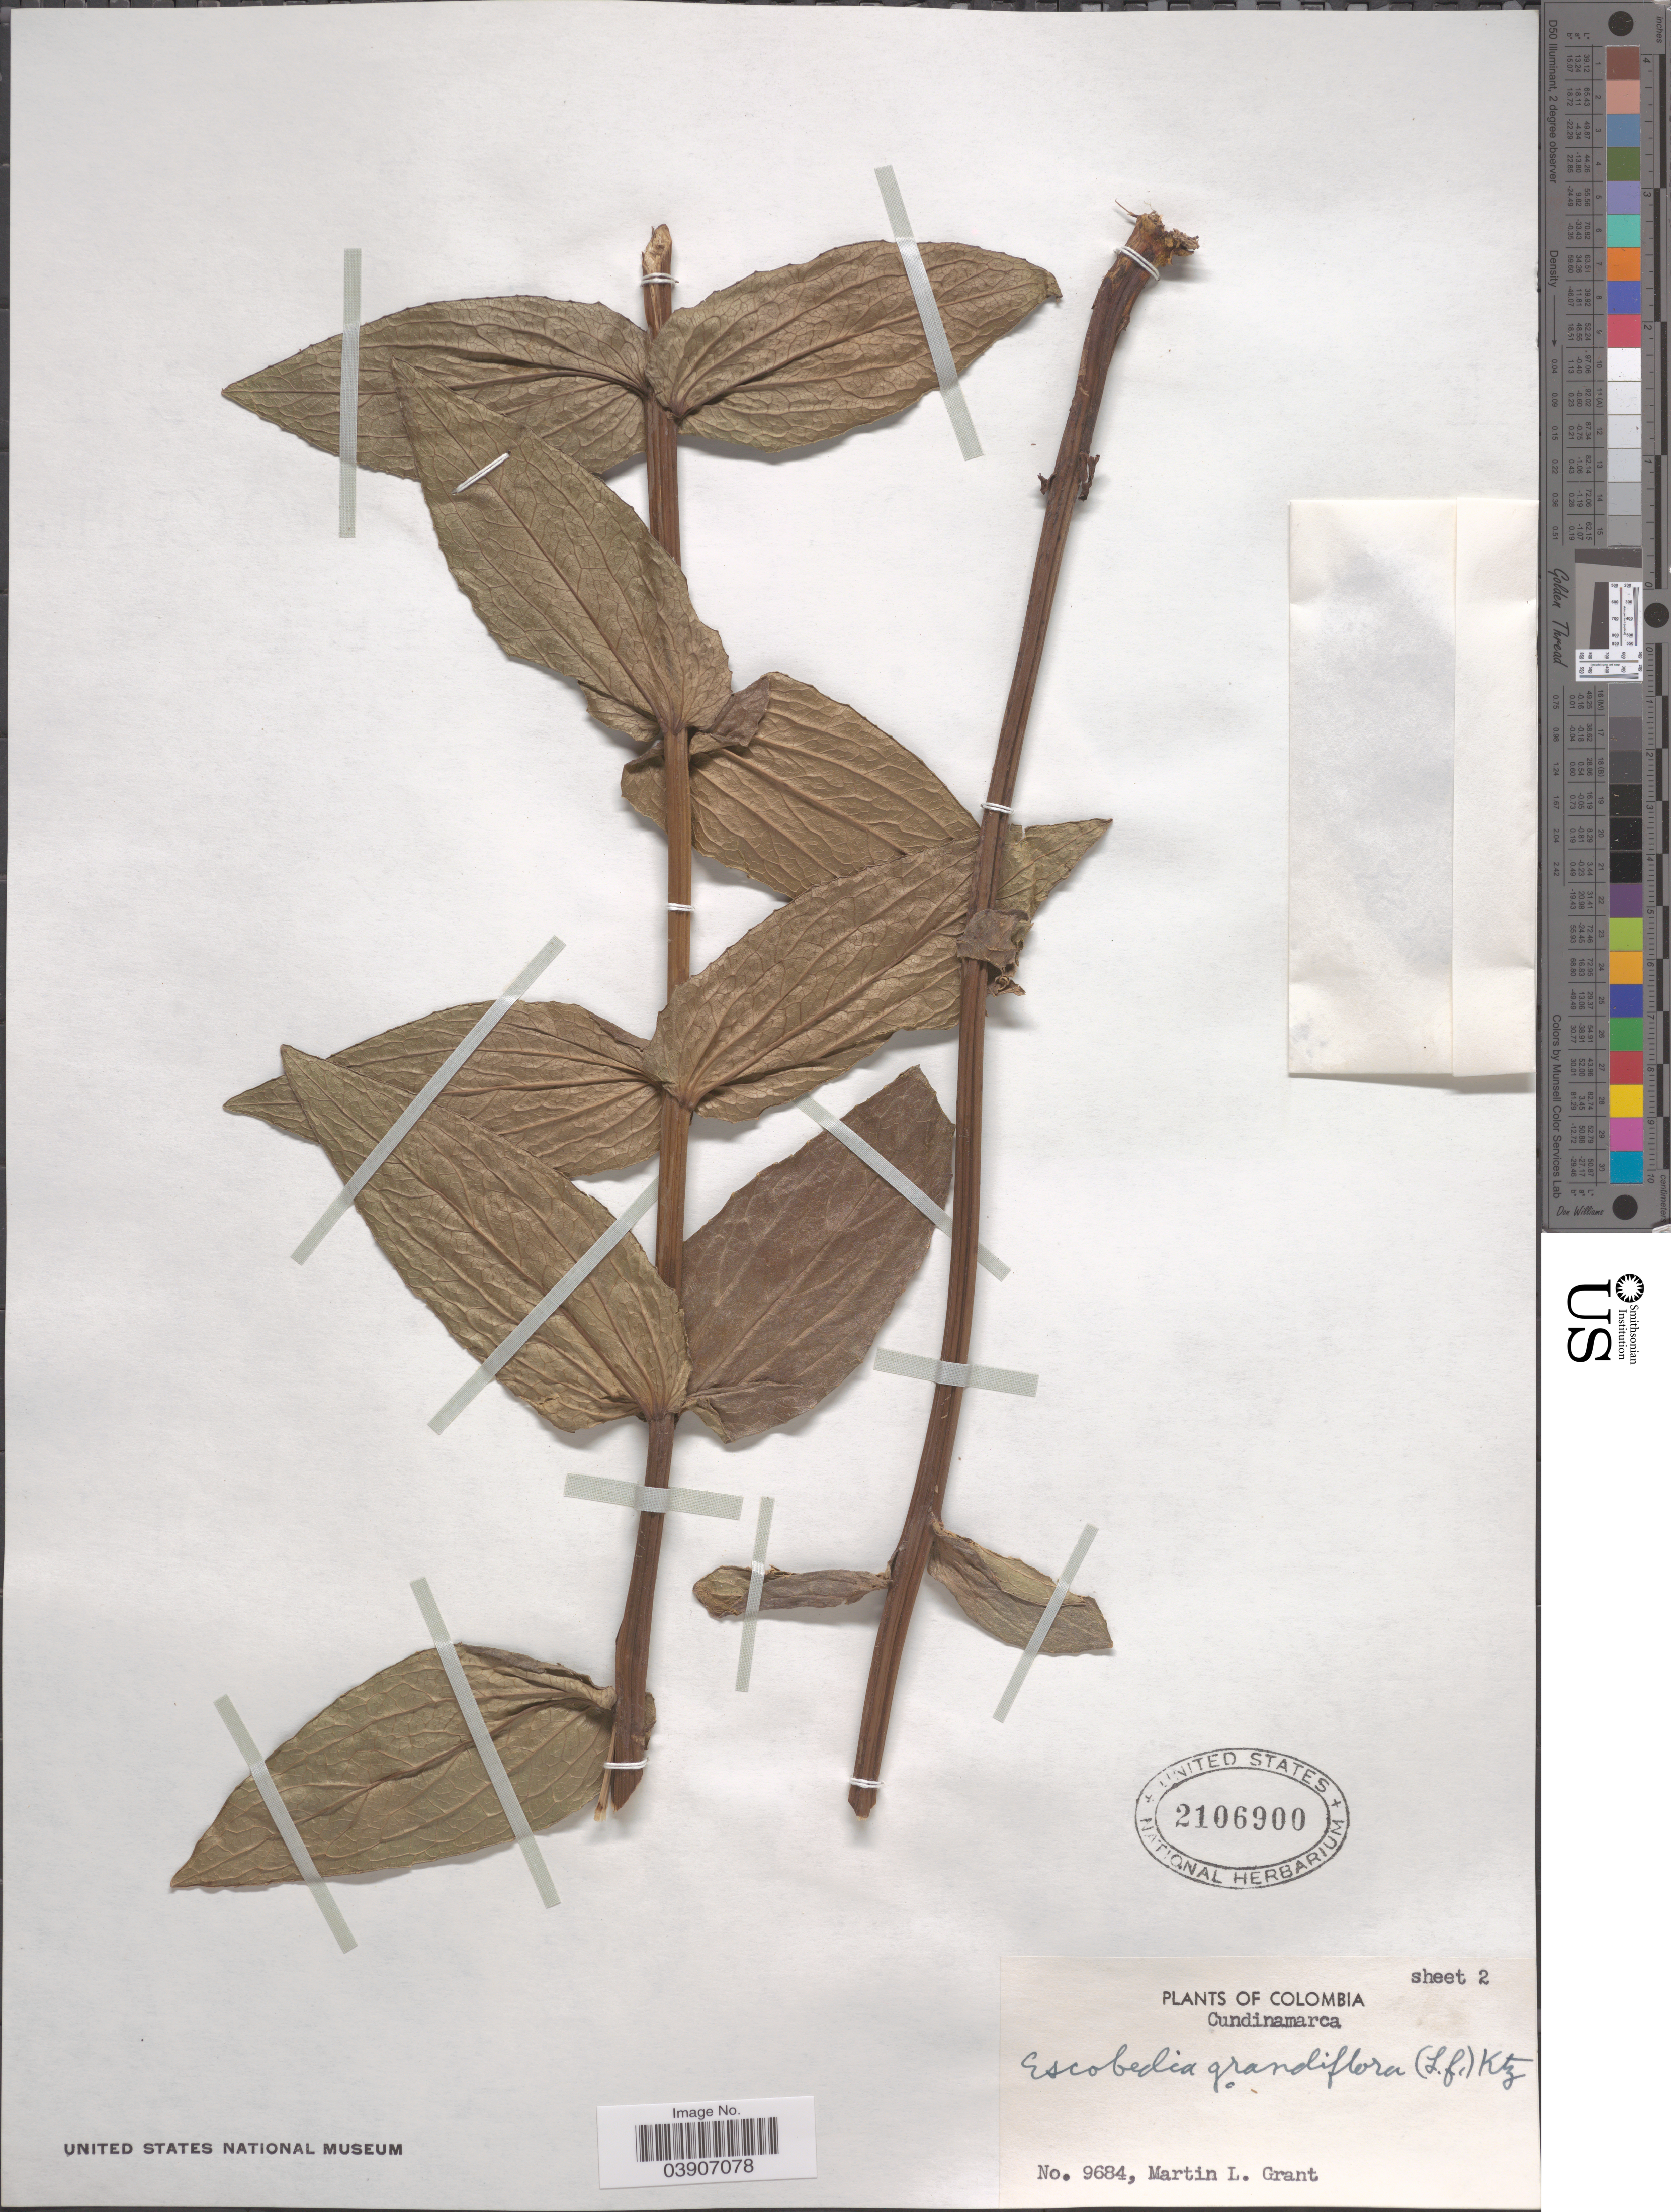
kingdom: Plantae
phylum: Tracheophyta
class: Magnoliopsida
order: Lamiales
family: Orobanchaceae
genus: Escobedia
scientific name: Escobedia grandiflora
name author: (L. f.) Kuntze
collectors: M. L. Grant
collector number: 9684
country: Colombia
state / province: Cundinamarca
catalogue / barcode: US 2106900